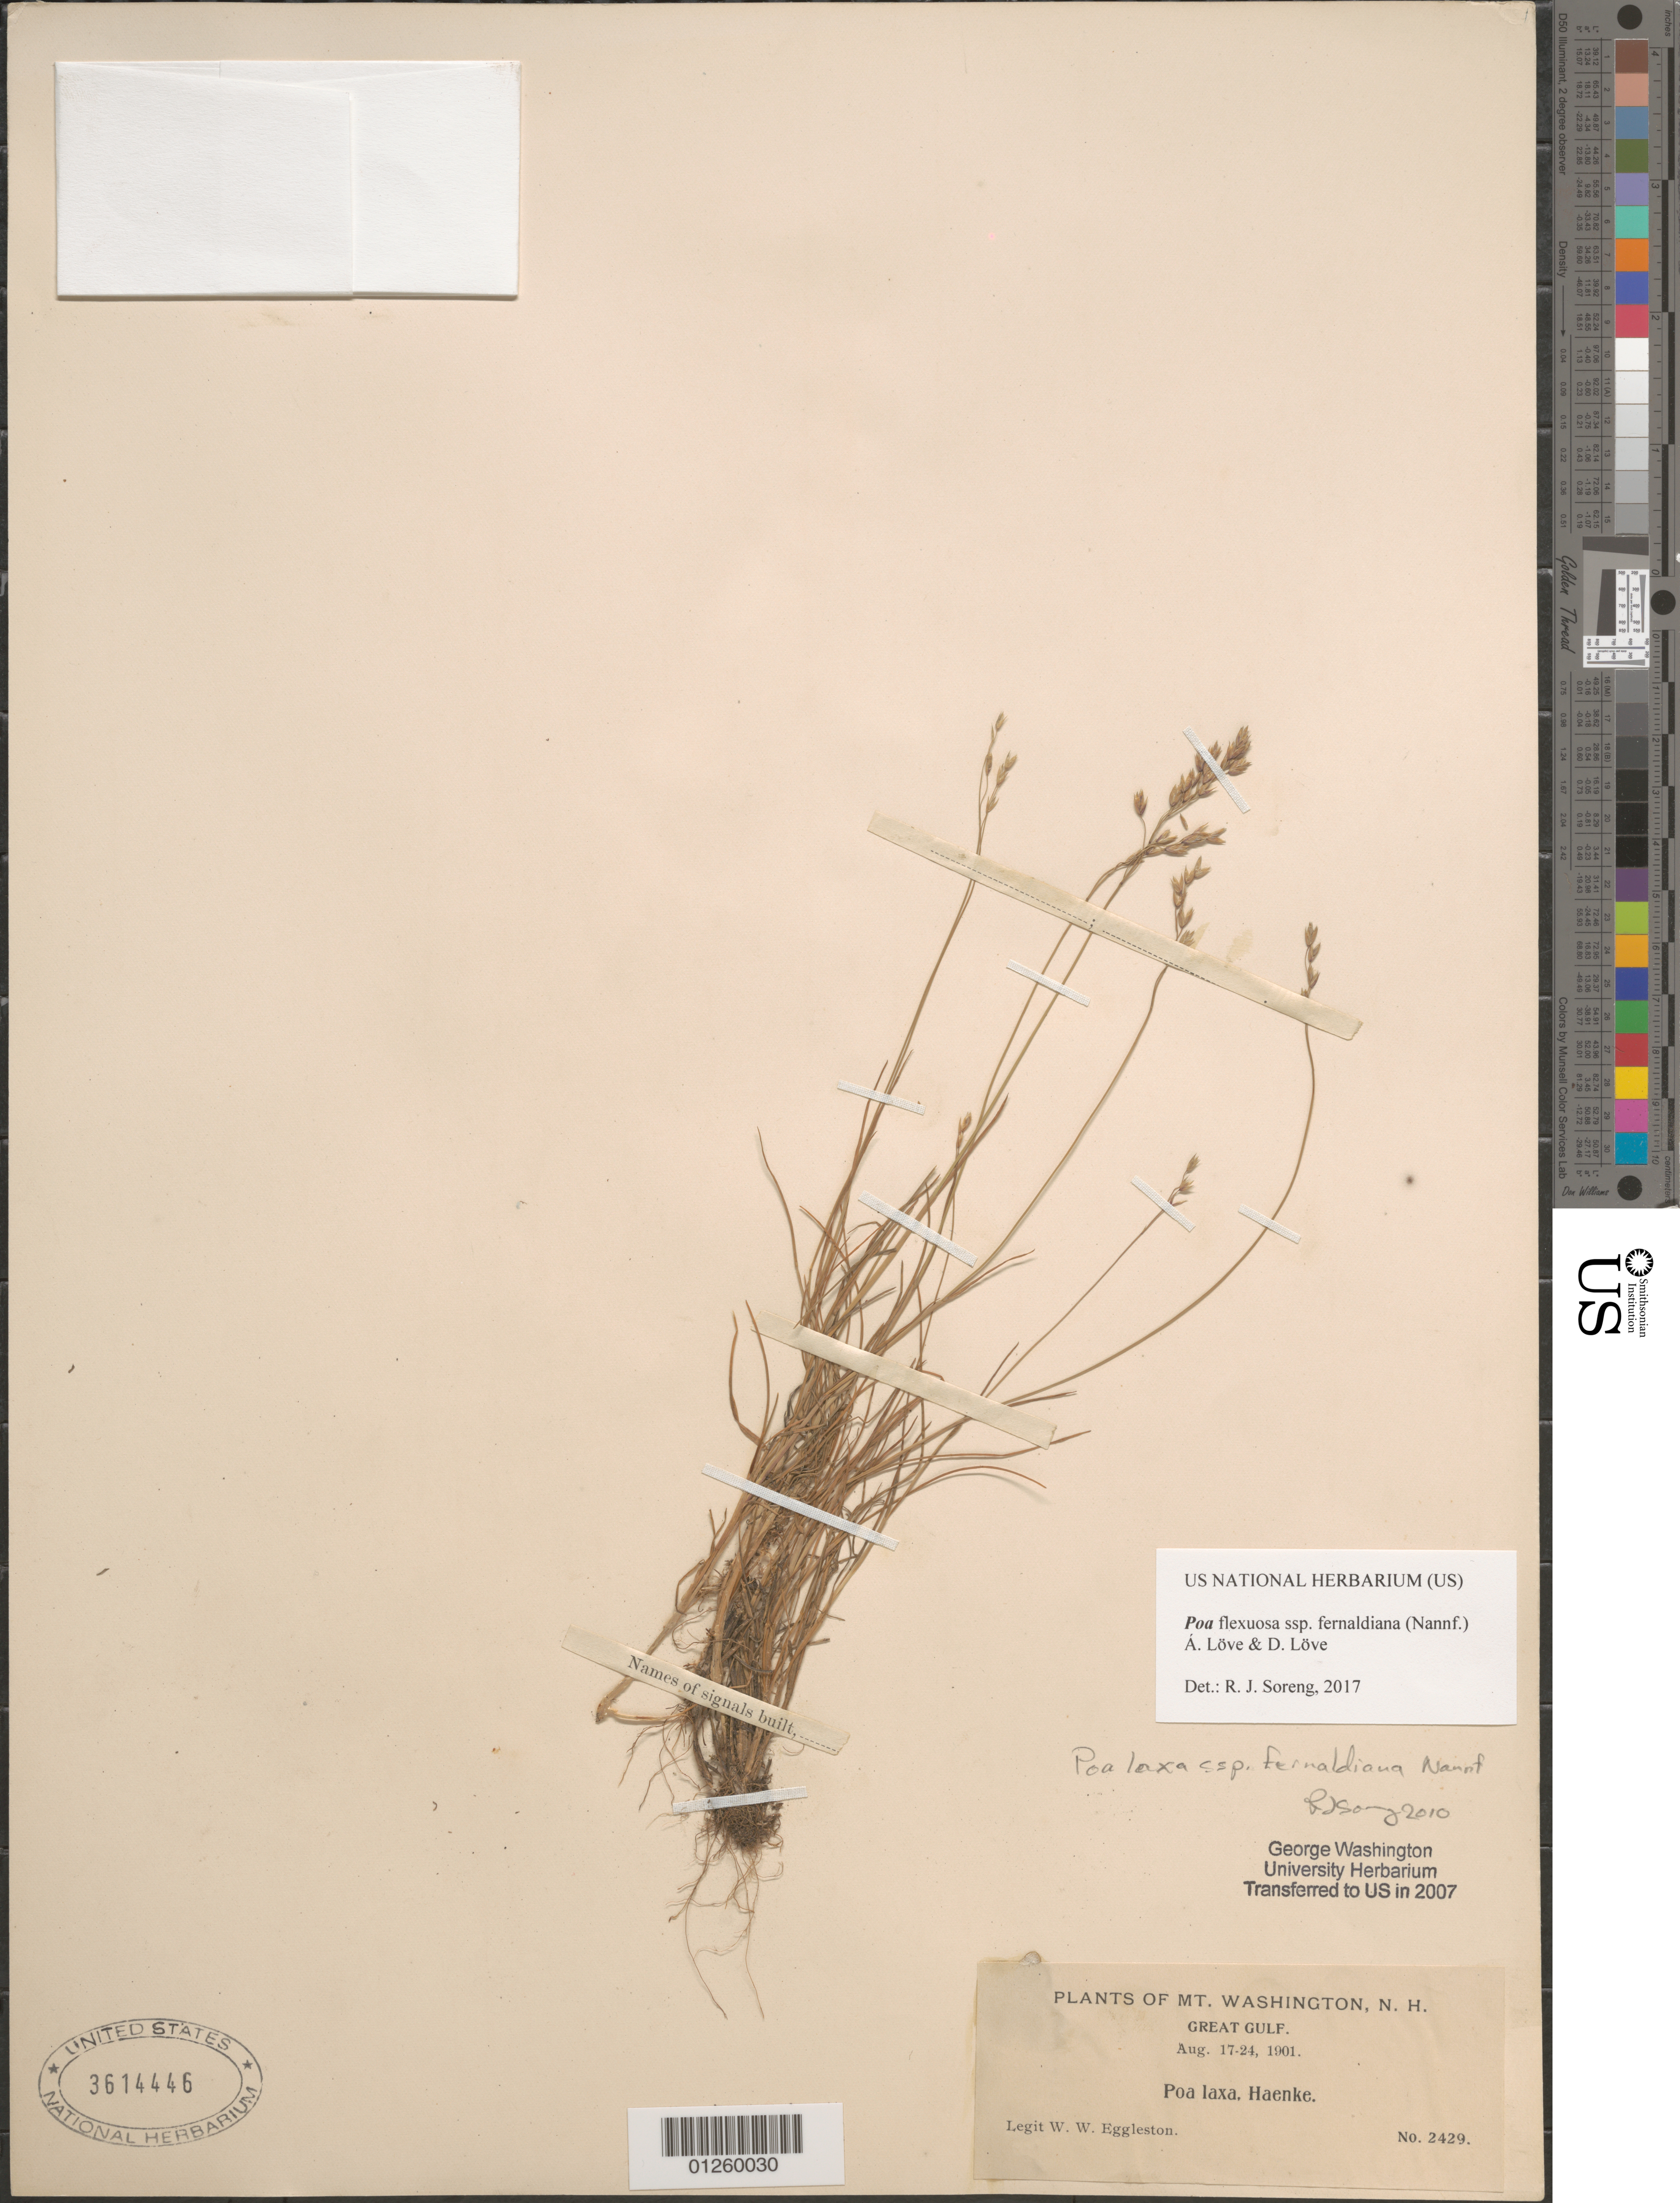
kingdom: Plantae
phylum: Tracheophyta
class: Liliopsida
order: Poales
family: Poaceae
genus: Poa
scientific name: Poa flexuosa Sm. subsp. fernaldiana (Nannf.) Á. Löve & D. Löve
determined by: Soreng, Robert J., Research Associate (BOT), Smithsonian Institution - National Museum of Natural History (UNITED STATES)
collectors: W. W. Eggleston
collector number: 2429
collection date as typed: Aug. 17-24, 1901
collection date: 1901-08-17/1901-08-24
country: United States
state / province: New Hampshire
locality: Mt. Washington, N. H. Great Gulf.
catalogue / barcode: US 3614446